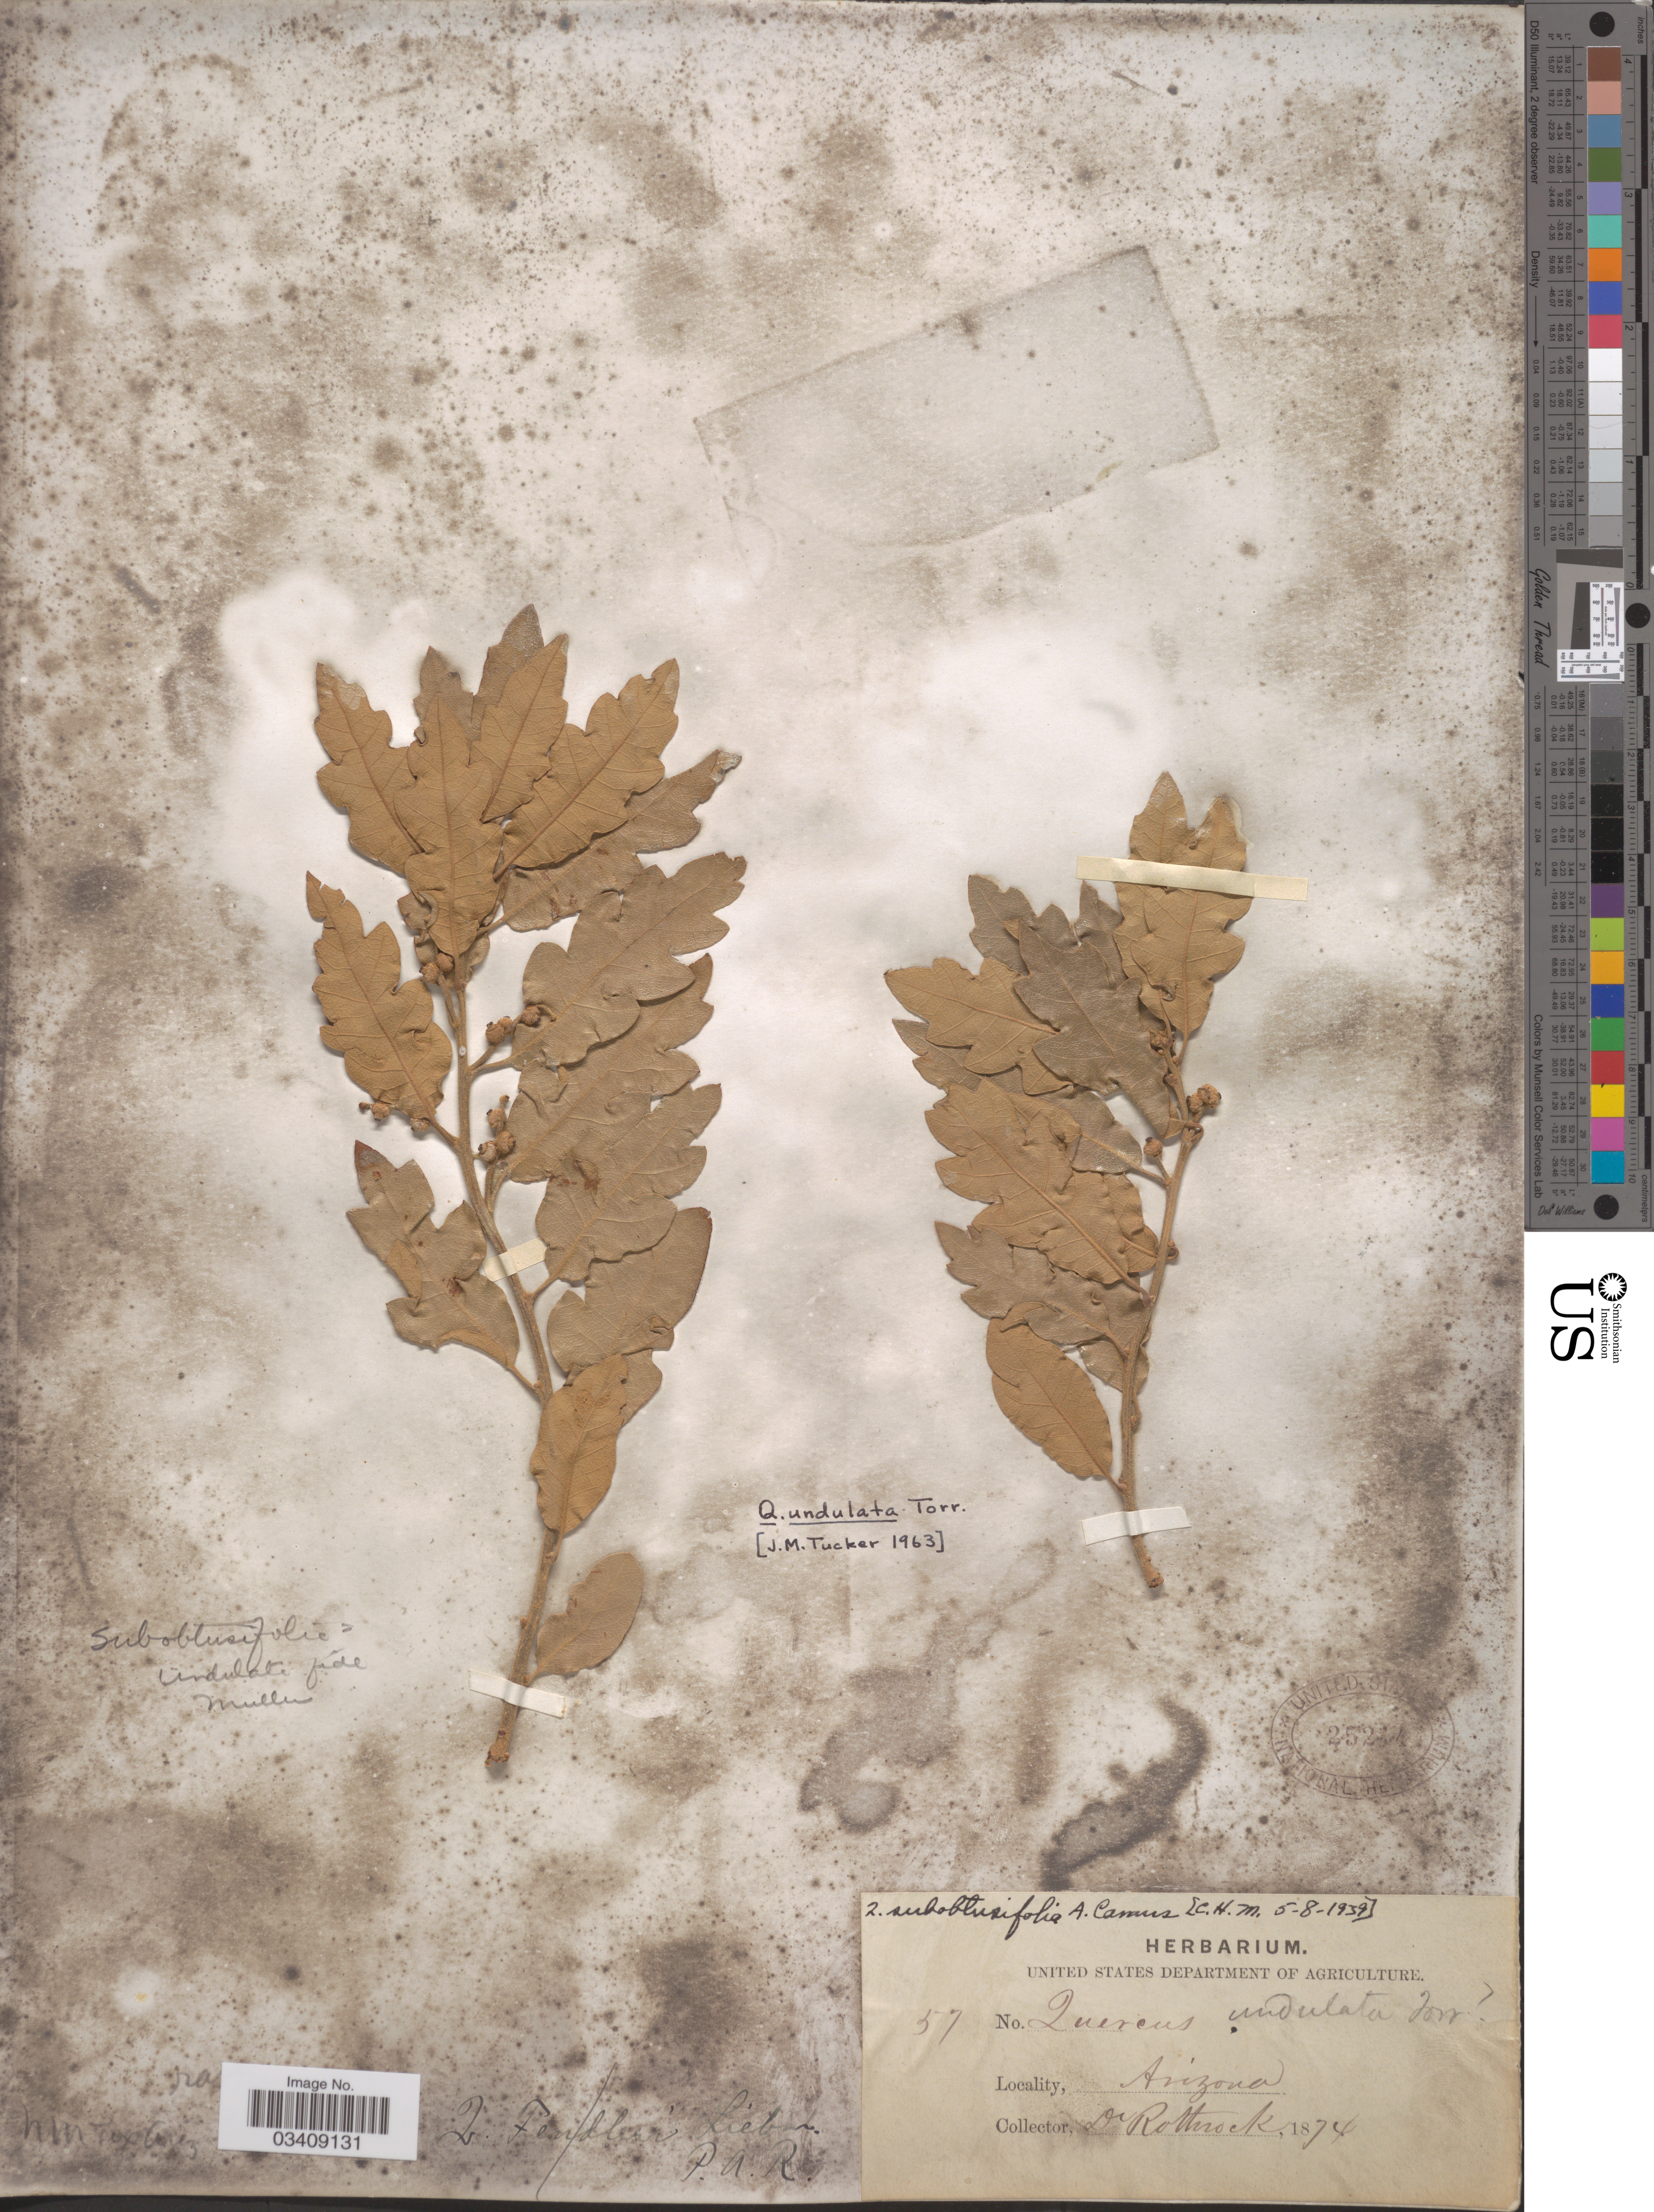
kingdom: Plantae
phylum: Tracheophyta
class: Magnoliopsida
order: Fagales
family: Fagaceae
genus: Quercus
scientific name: Quercus undulata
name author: Torr.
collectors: Rothrock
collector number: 57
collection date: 1874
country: United States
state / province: Arizona